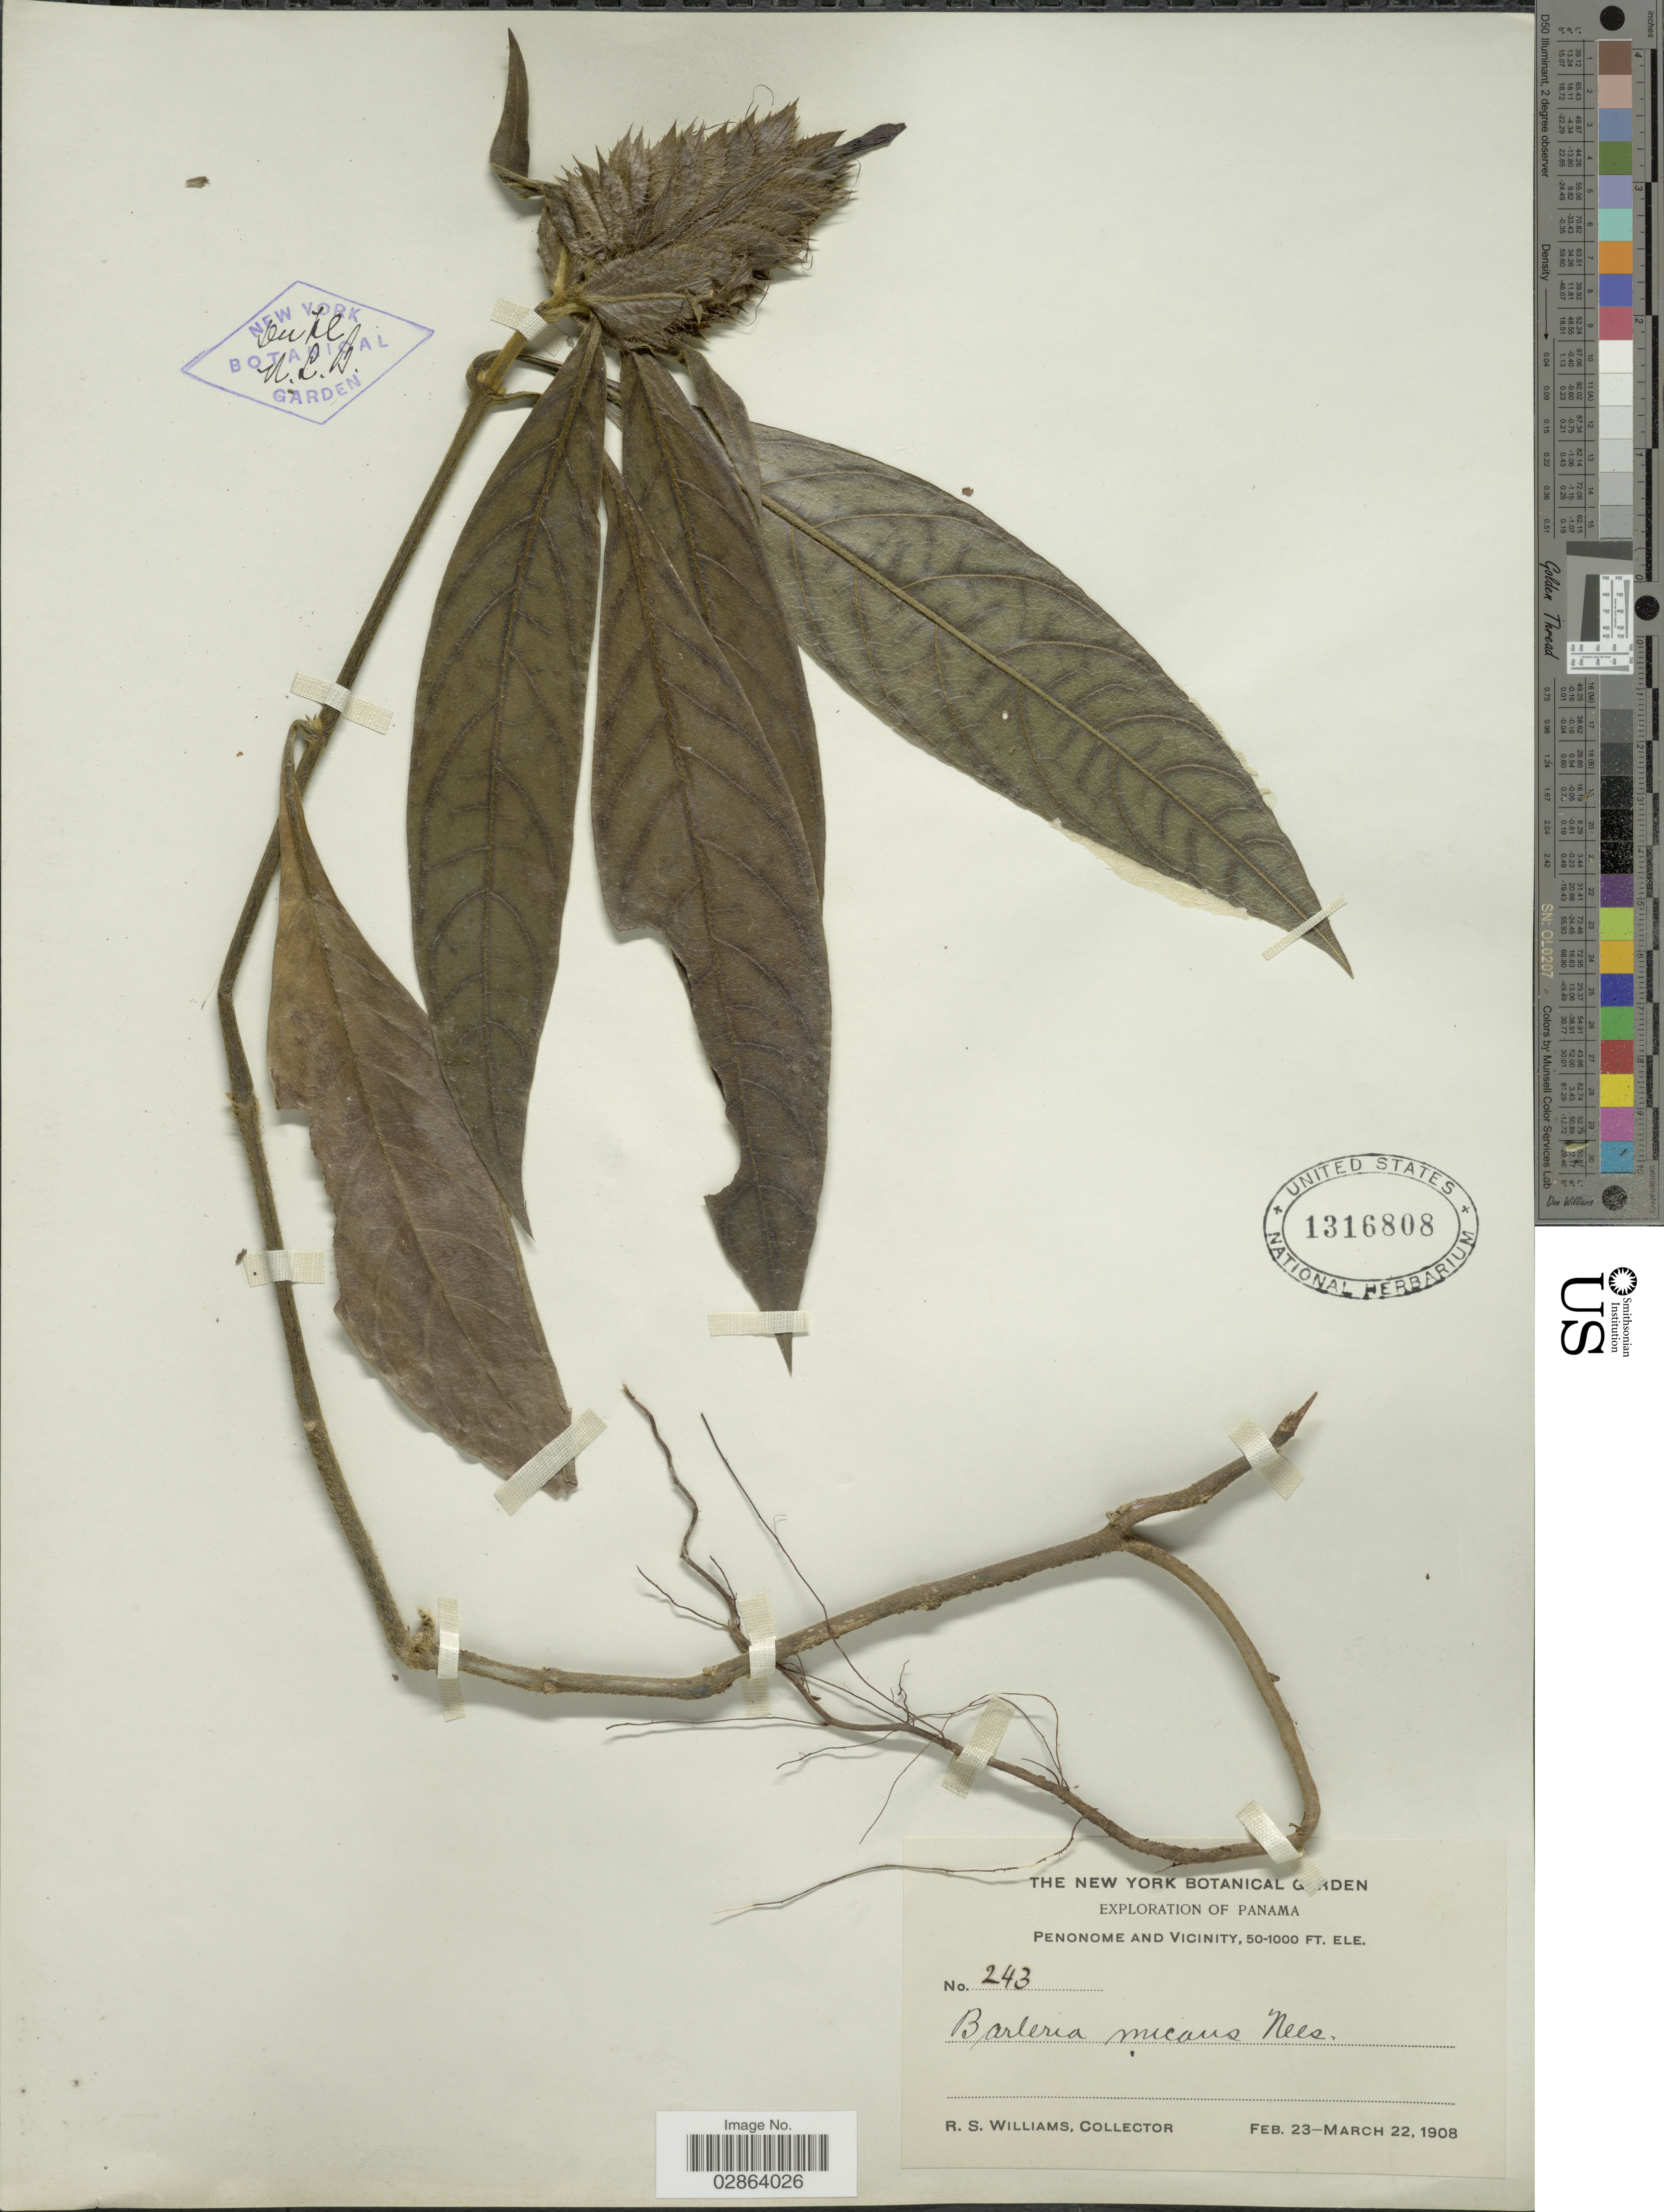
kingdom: Plantae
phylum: Tracheophyta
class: Magnoliopsida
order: Lamiales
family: Acanthaceae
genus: Barleria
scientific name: Barleria oenotheroides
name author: Dum. Cours.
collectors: R. S. Williams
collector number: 243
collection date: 1908-02-23/1908-03-22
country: Panama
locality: Penonome and Vicinity.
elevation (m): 15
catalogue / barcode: US 1316808